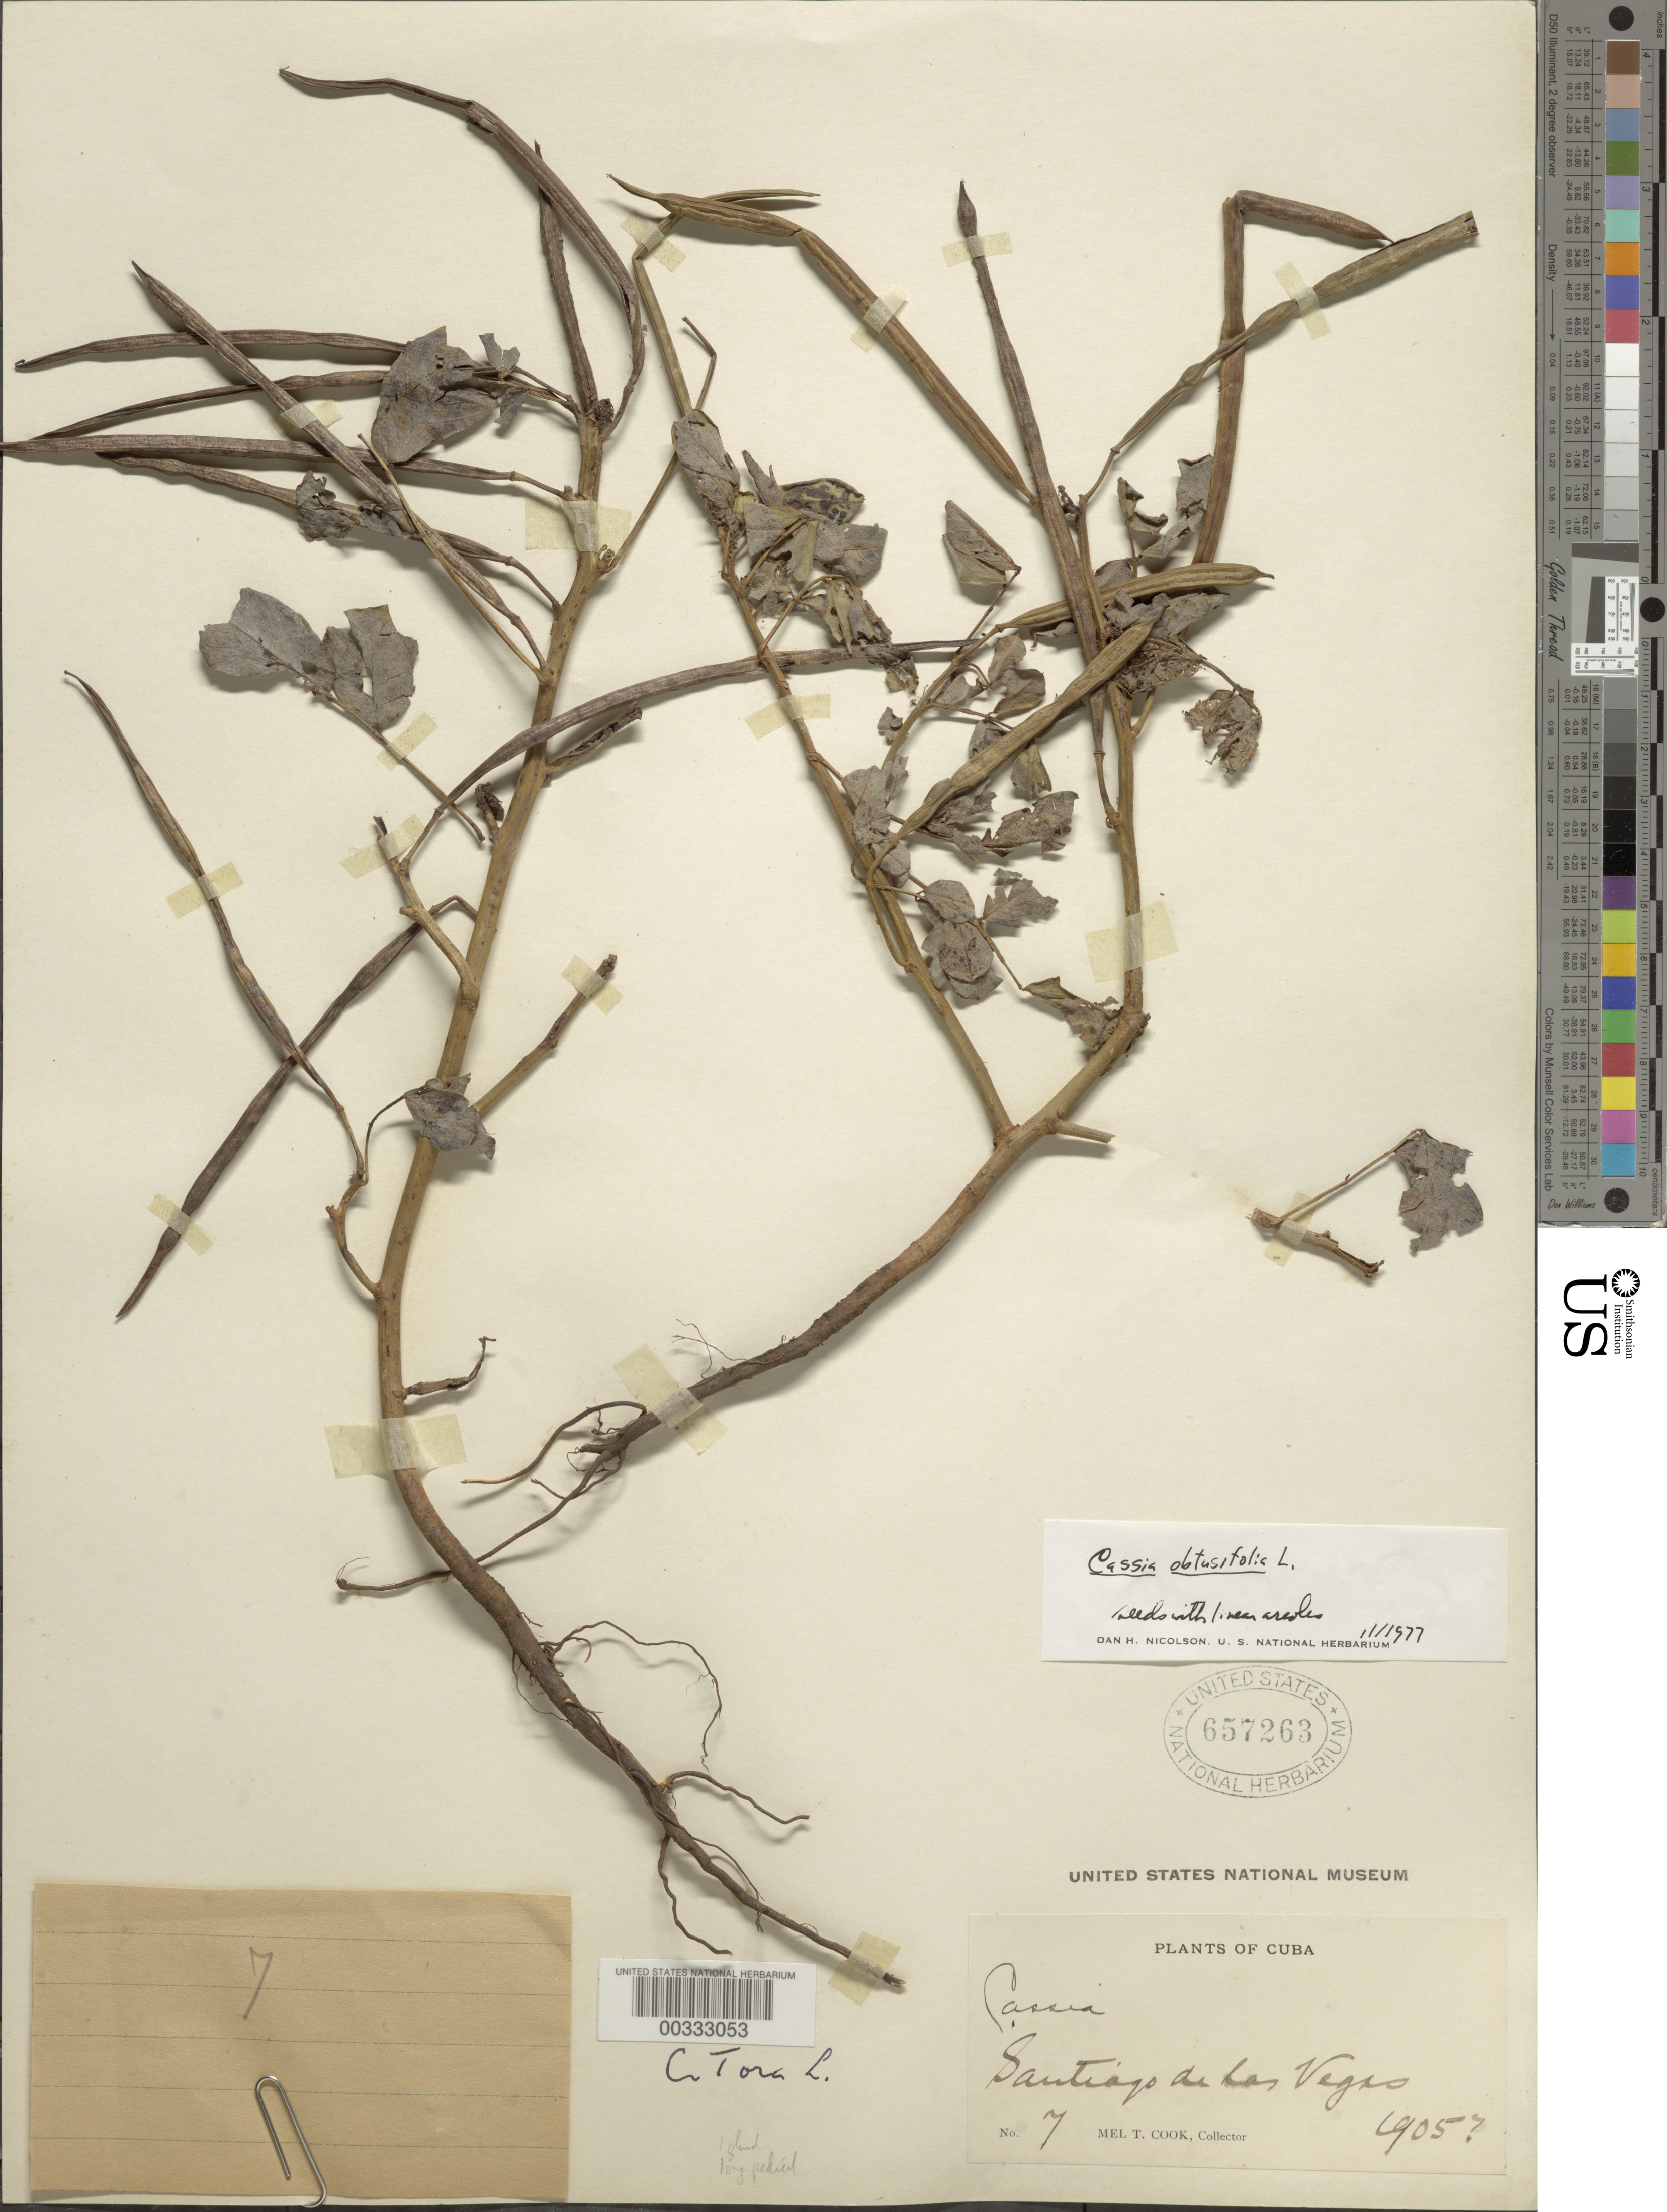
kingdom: Plantae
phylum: Tracheophyta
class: Magnoliopsida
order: Fabales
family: Fabaceae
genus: Senna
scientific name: Senna obtusifolia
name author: (L.) H.S. Irwin & Barneby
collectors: M. T. Cook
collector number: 7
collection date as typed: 1905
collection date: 1905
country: Cuba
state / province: Las Villas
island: Greater Antilles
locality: Santiago de las vegas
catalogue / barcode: US 657263